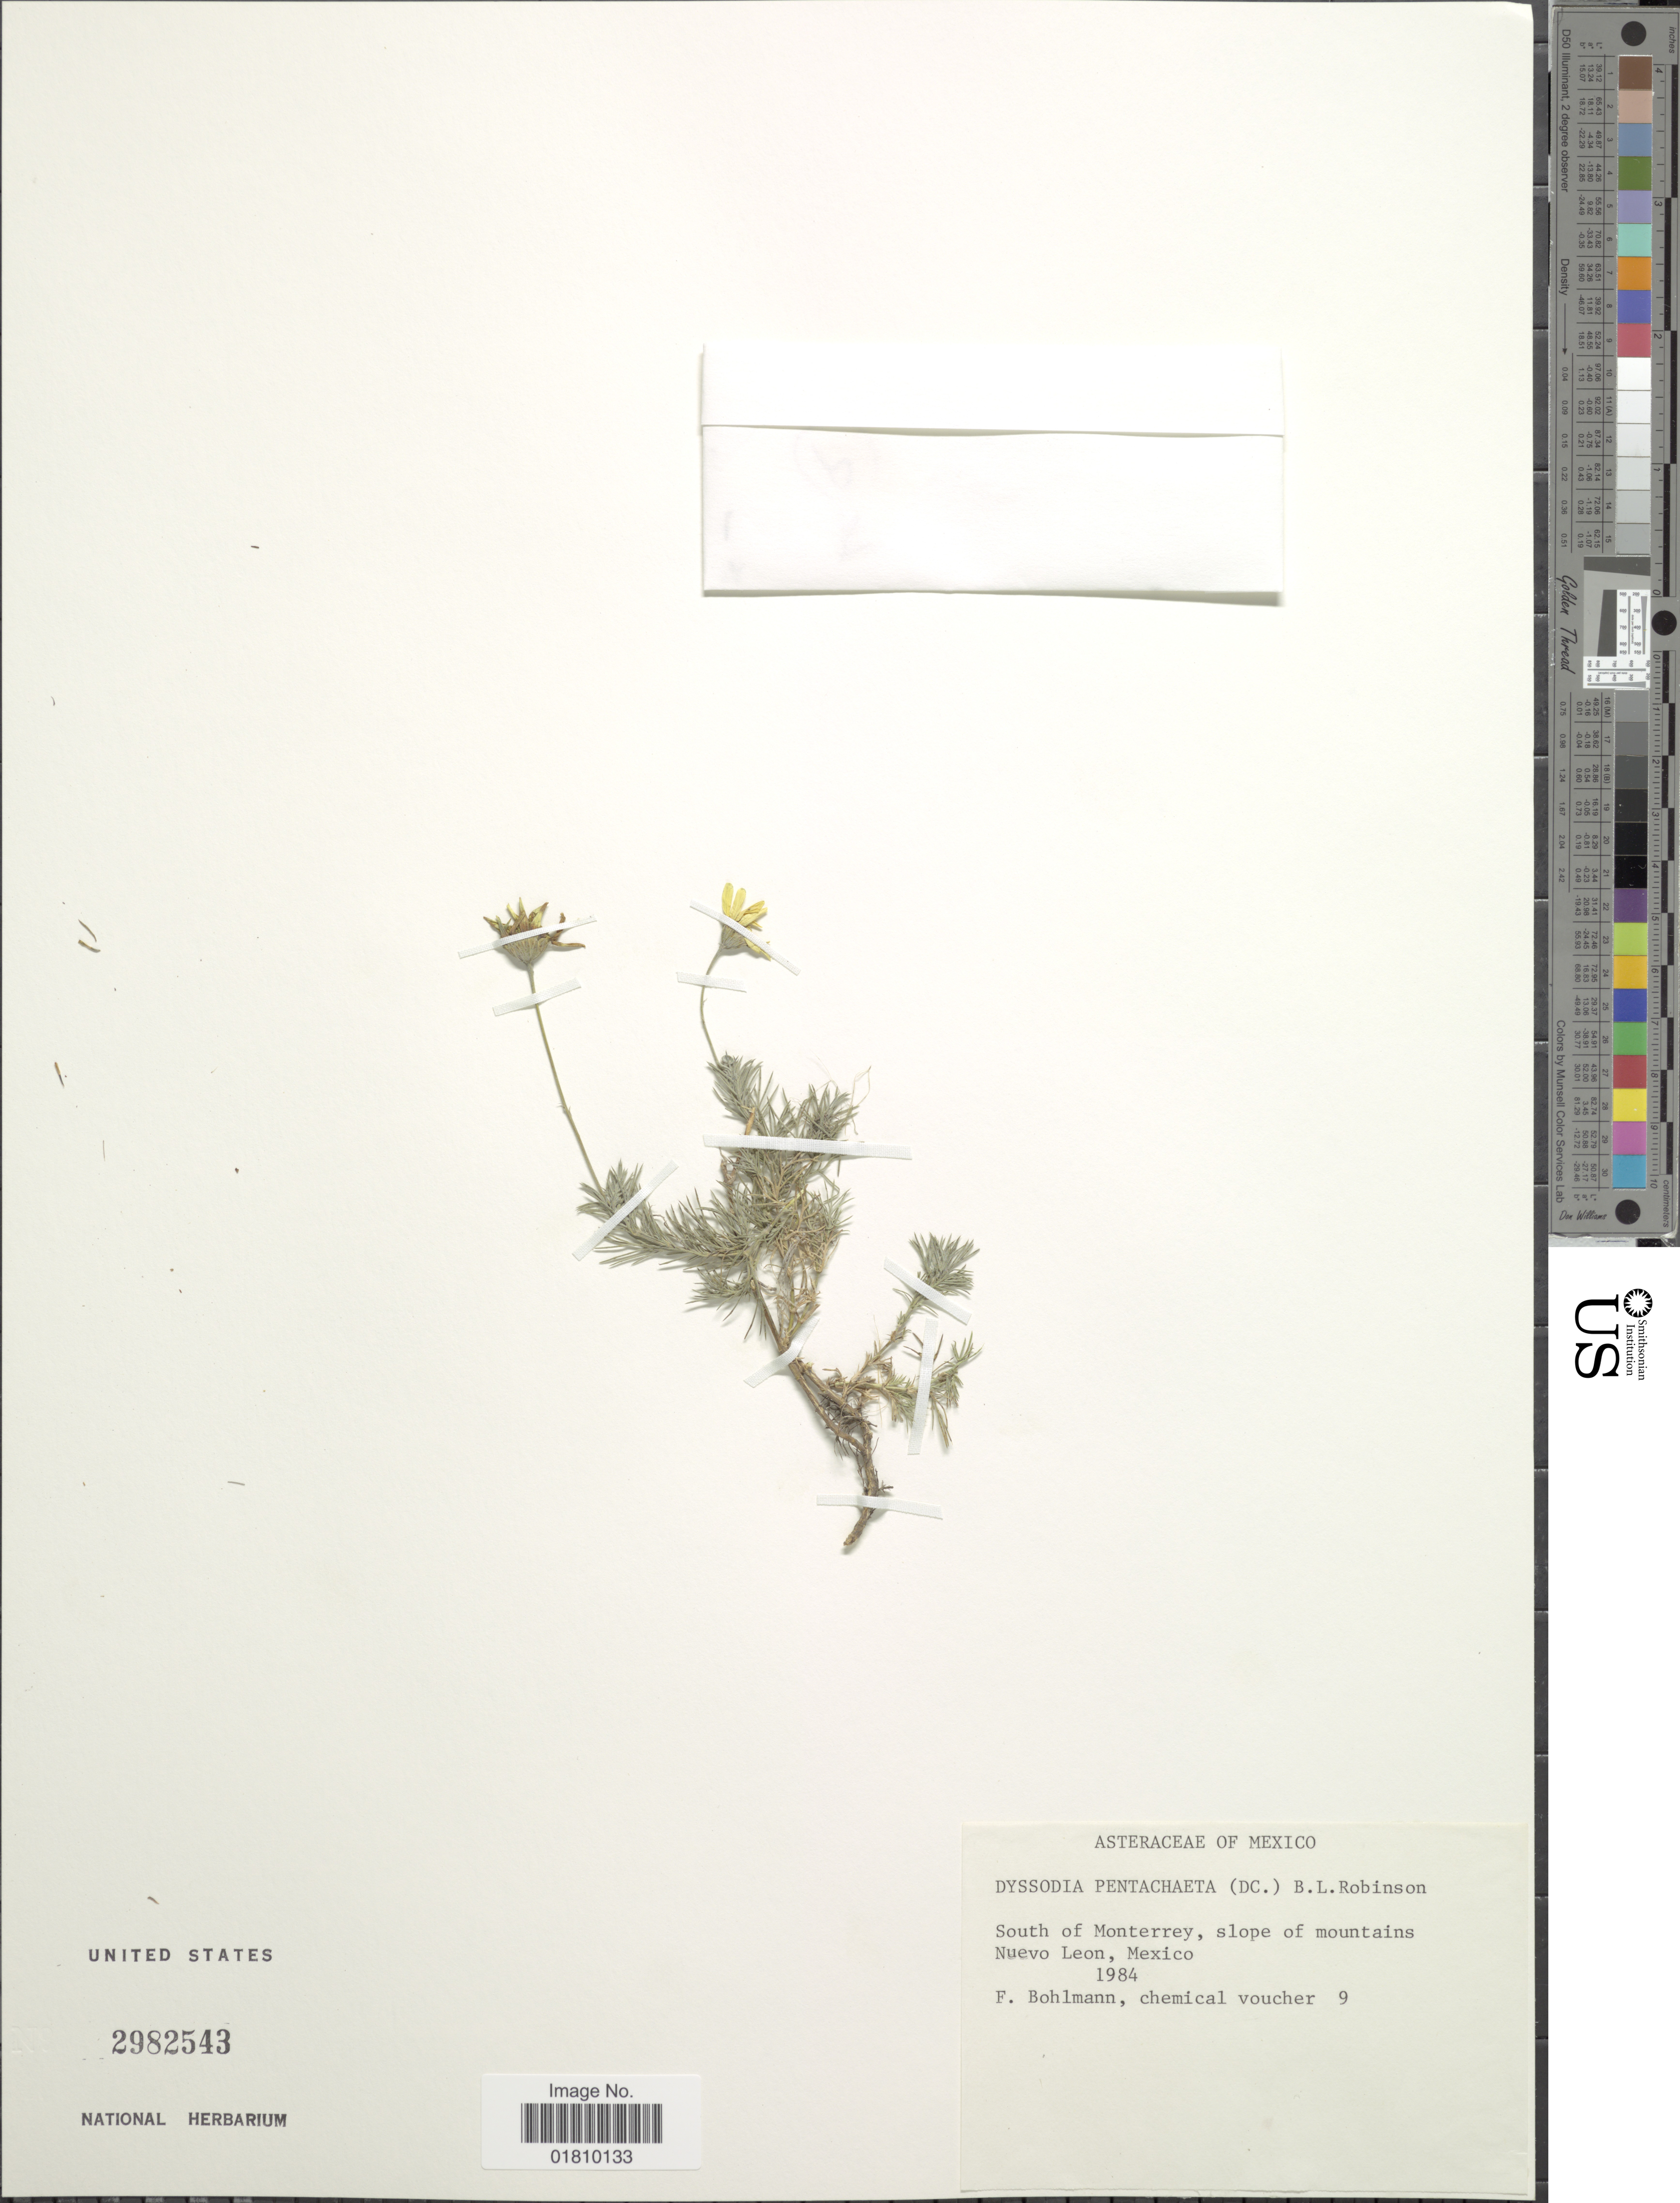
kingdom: Plantae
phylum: Tracheophyta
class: Magnoliopsida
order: Asterales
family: Asteraceae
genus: Thymophylla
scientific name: Thymophylla pentachaeta var. puberula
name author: (Rydb.) Strother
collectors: Bohlmann, F.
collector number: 9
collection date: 1984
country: Mexico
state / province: Nuevo León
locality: South of Monterrey, slope of mountains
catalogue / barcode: US 2982543